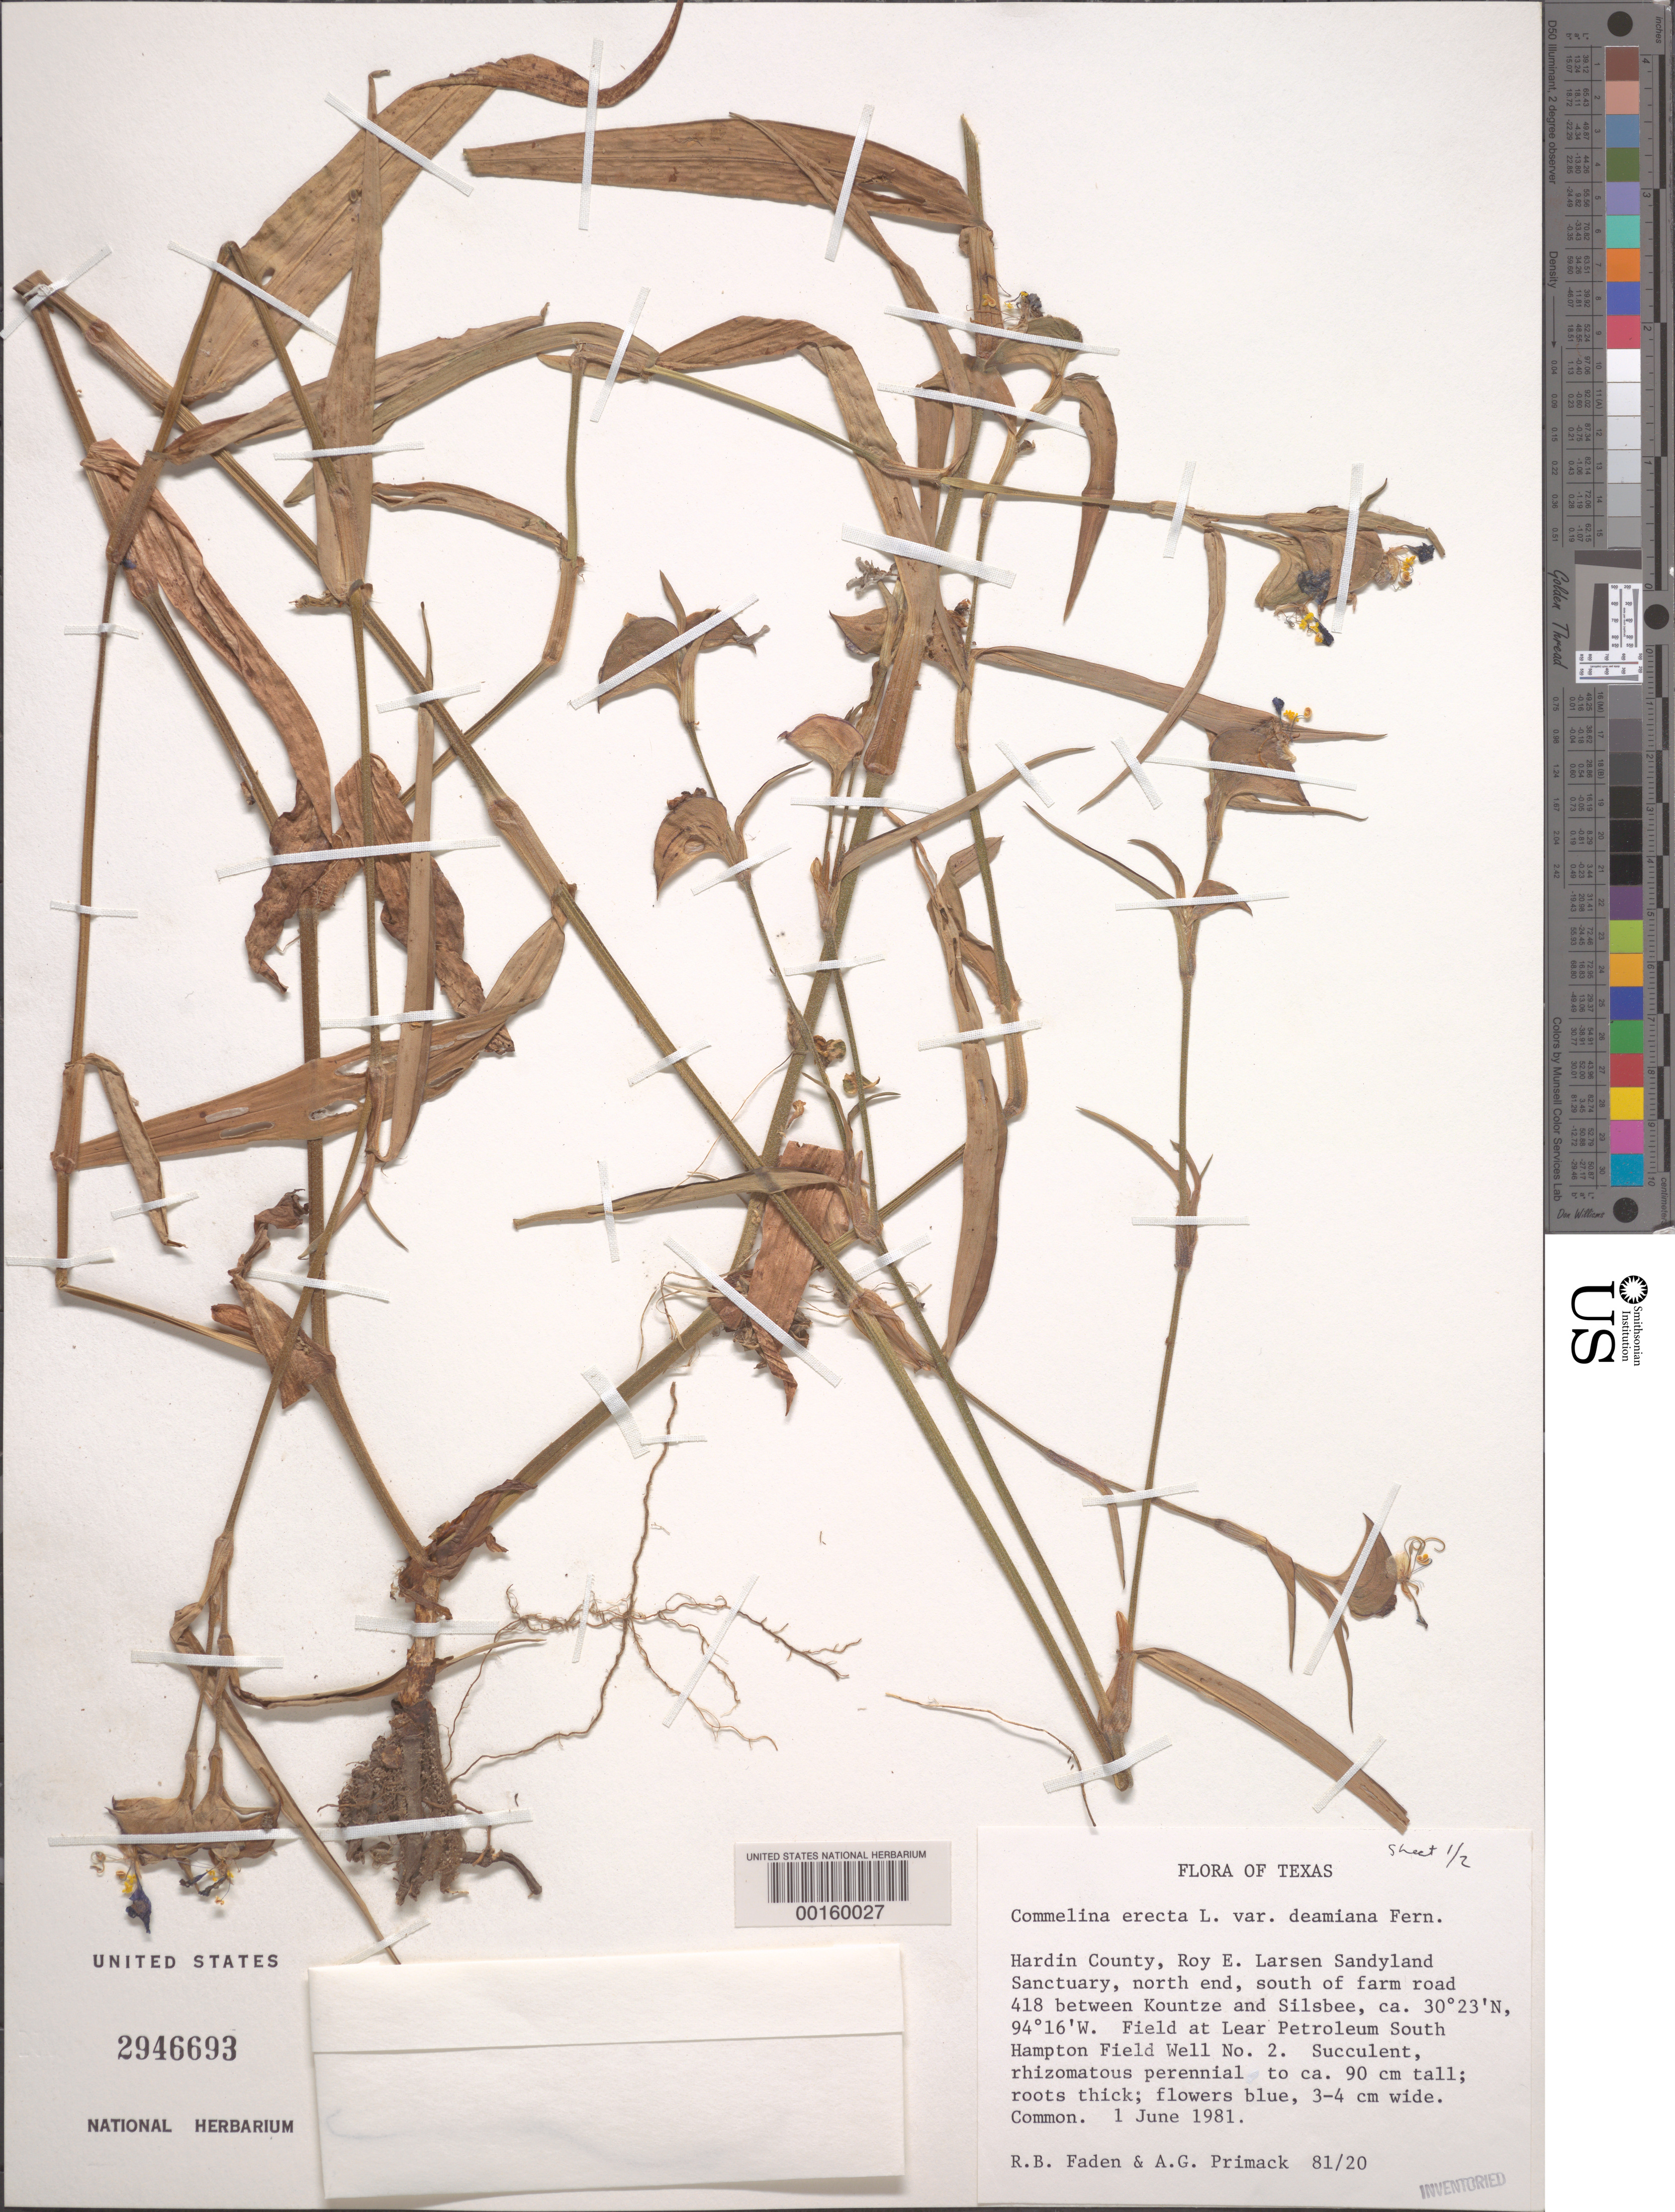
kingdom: Plantae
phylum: Tracheophyta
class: Liliopsida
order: Commelinales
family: Commelinaceae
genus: Commelina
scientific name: Commelina erecta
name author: L.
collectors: R. B. Faden & A. Primack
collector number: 81/20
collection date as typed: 01 Jun 1981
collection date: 1981-06-01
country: United States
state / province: Texas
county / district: Hardin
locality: Roy e. larsen sandyland sanctuary, n end, s of farm rd. 418 between kountze and silsbee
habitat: Field at lear petroleum south hampton well #2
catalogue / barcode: US 2946693